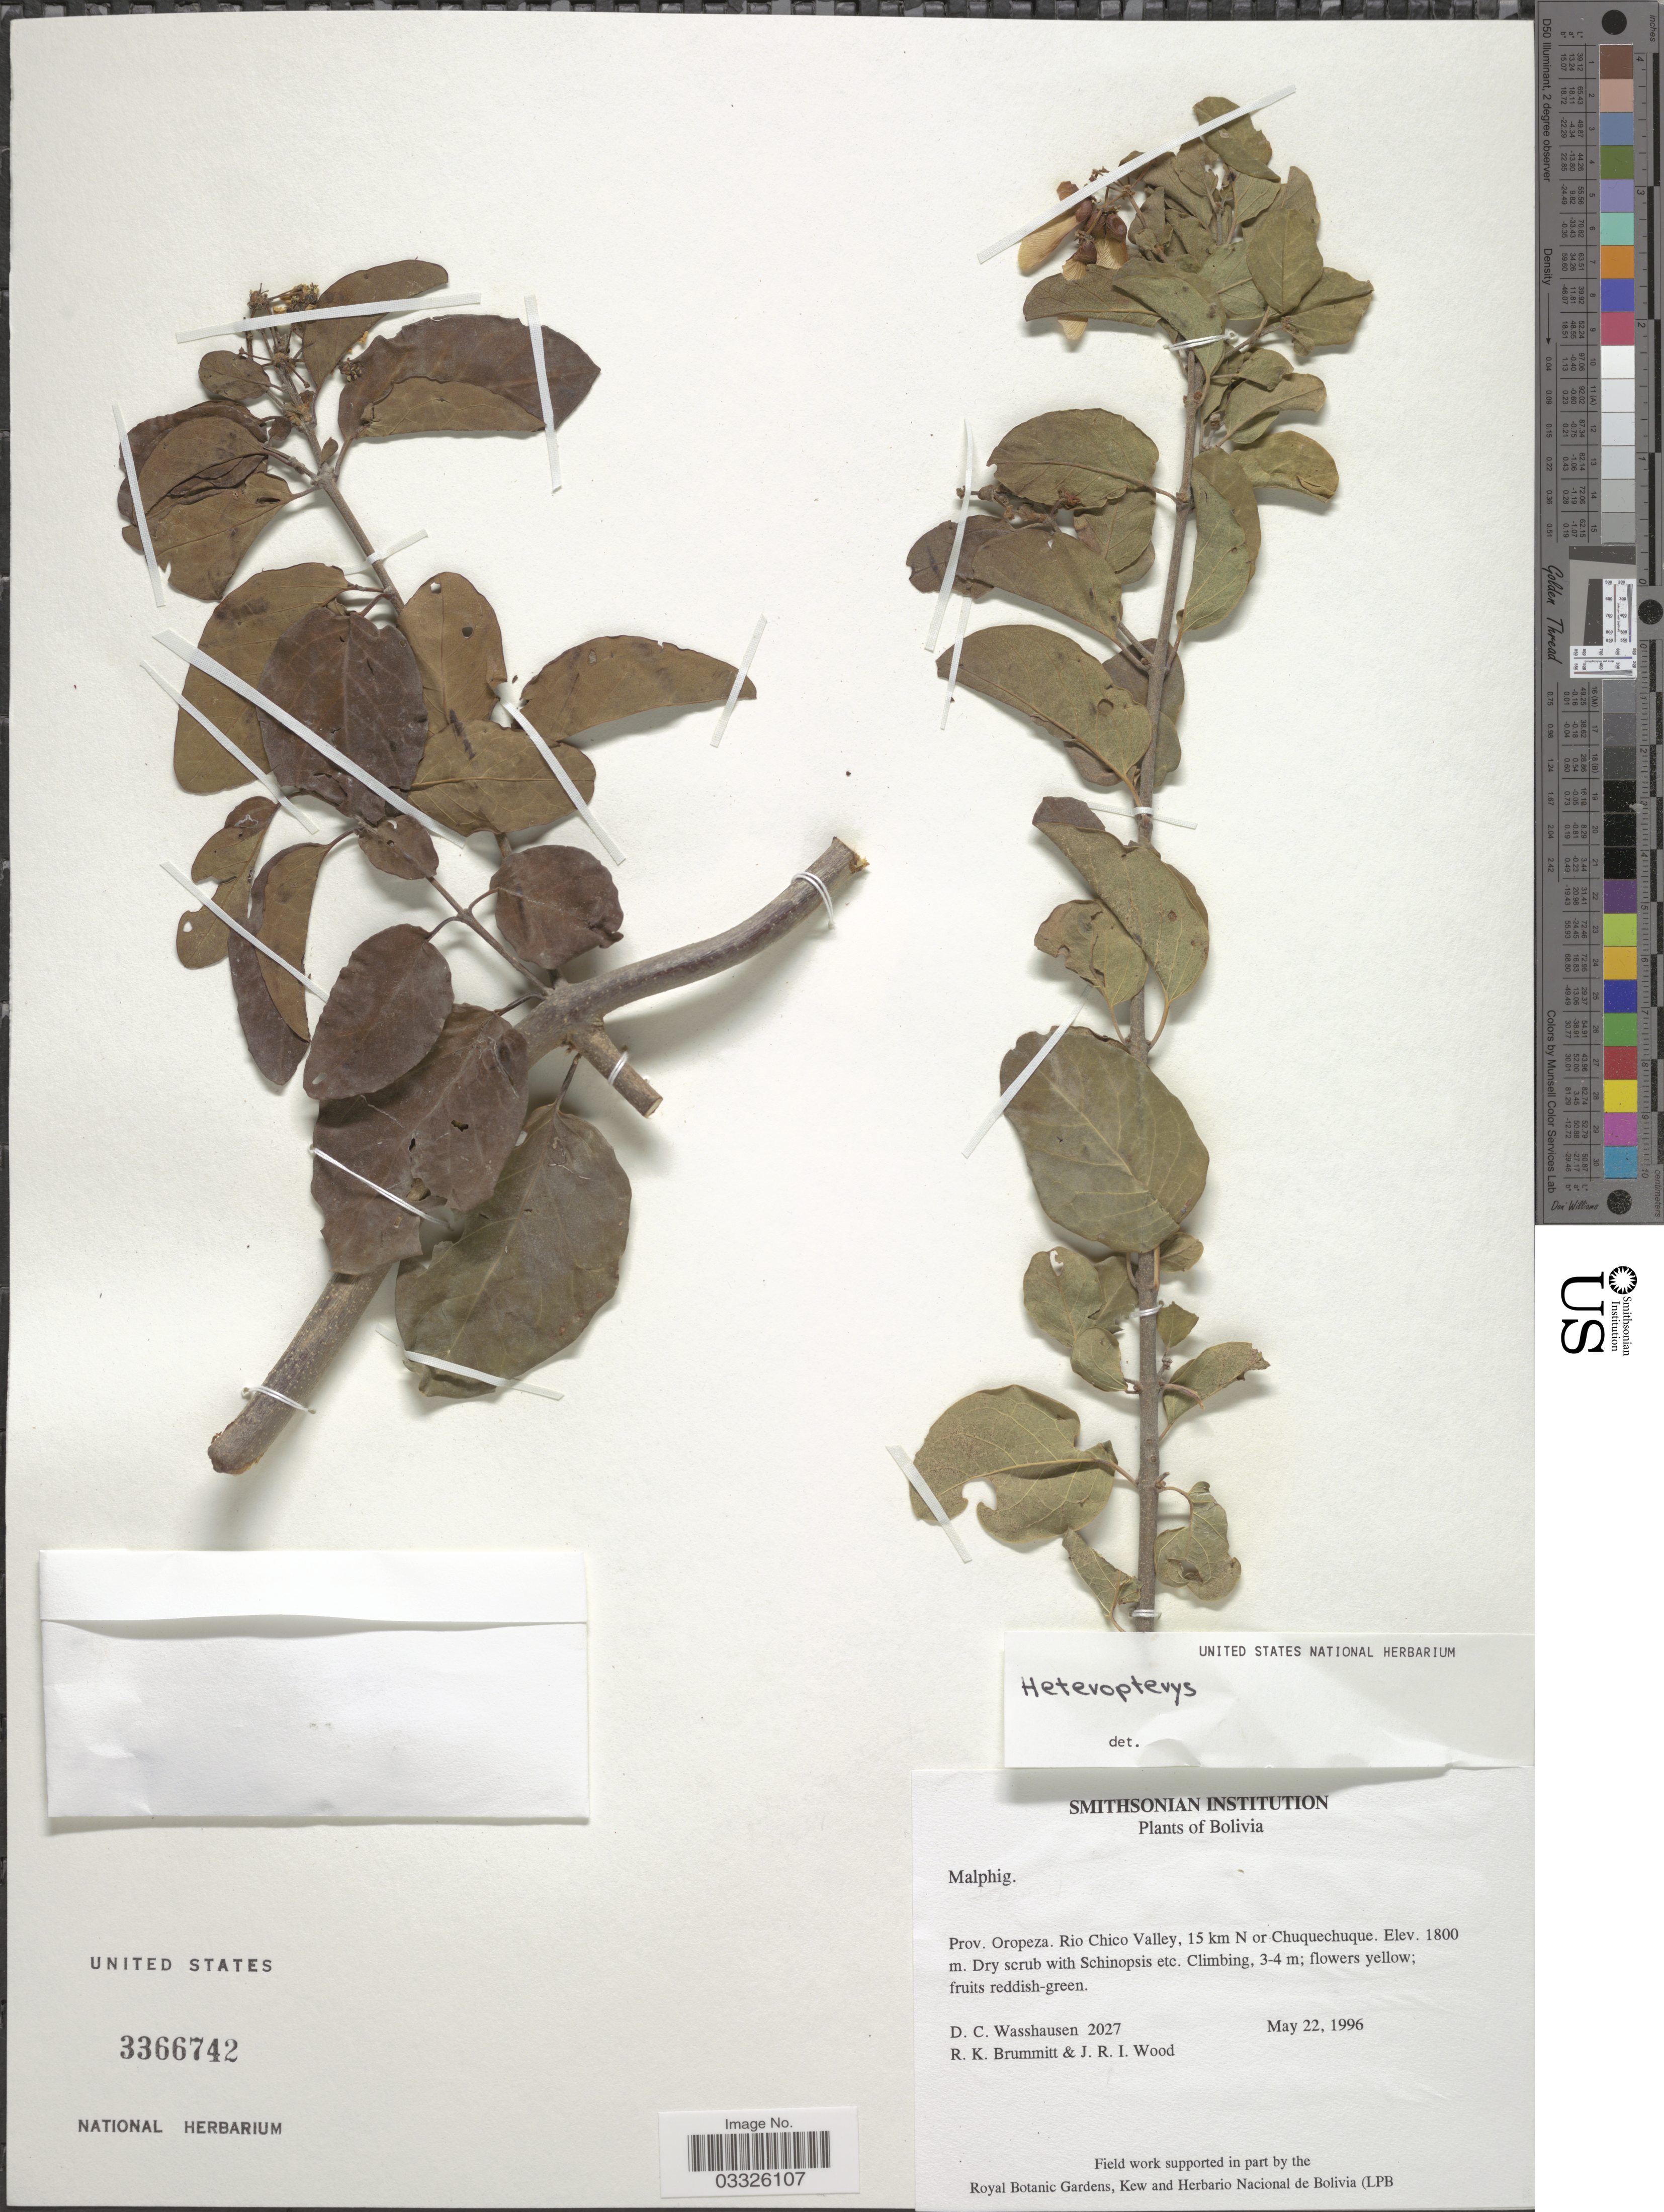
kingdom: Plantae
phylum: Tracheophyta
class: Magnoliopsida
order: Malpighiales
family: Malpighiaceae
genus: Heteropterys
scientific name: Heteropterys sp.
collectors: D. C. Wasshausen, R. K. Brummitt & J. R. I. Wood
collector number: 2027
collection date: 1996-05-22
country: Bolivia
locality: Prov. Oropeza. Rio Chico Valley, 15 km N or Chuquechuque.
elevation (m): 1800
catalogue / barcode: US 3366742